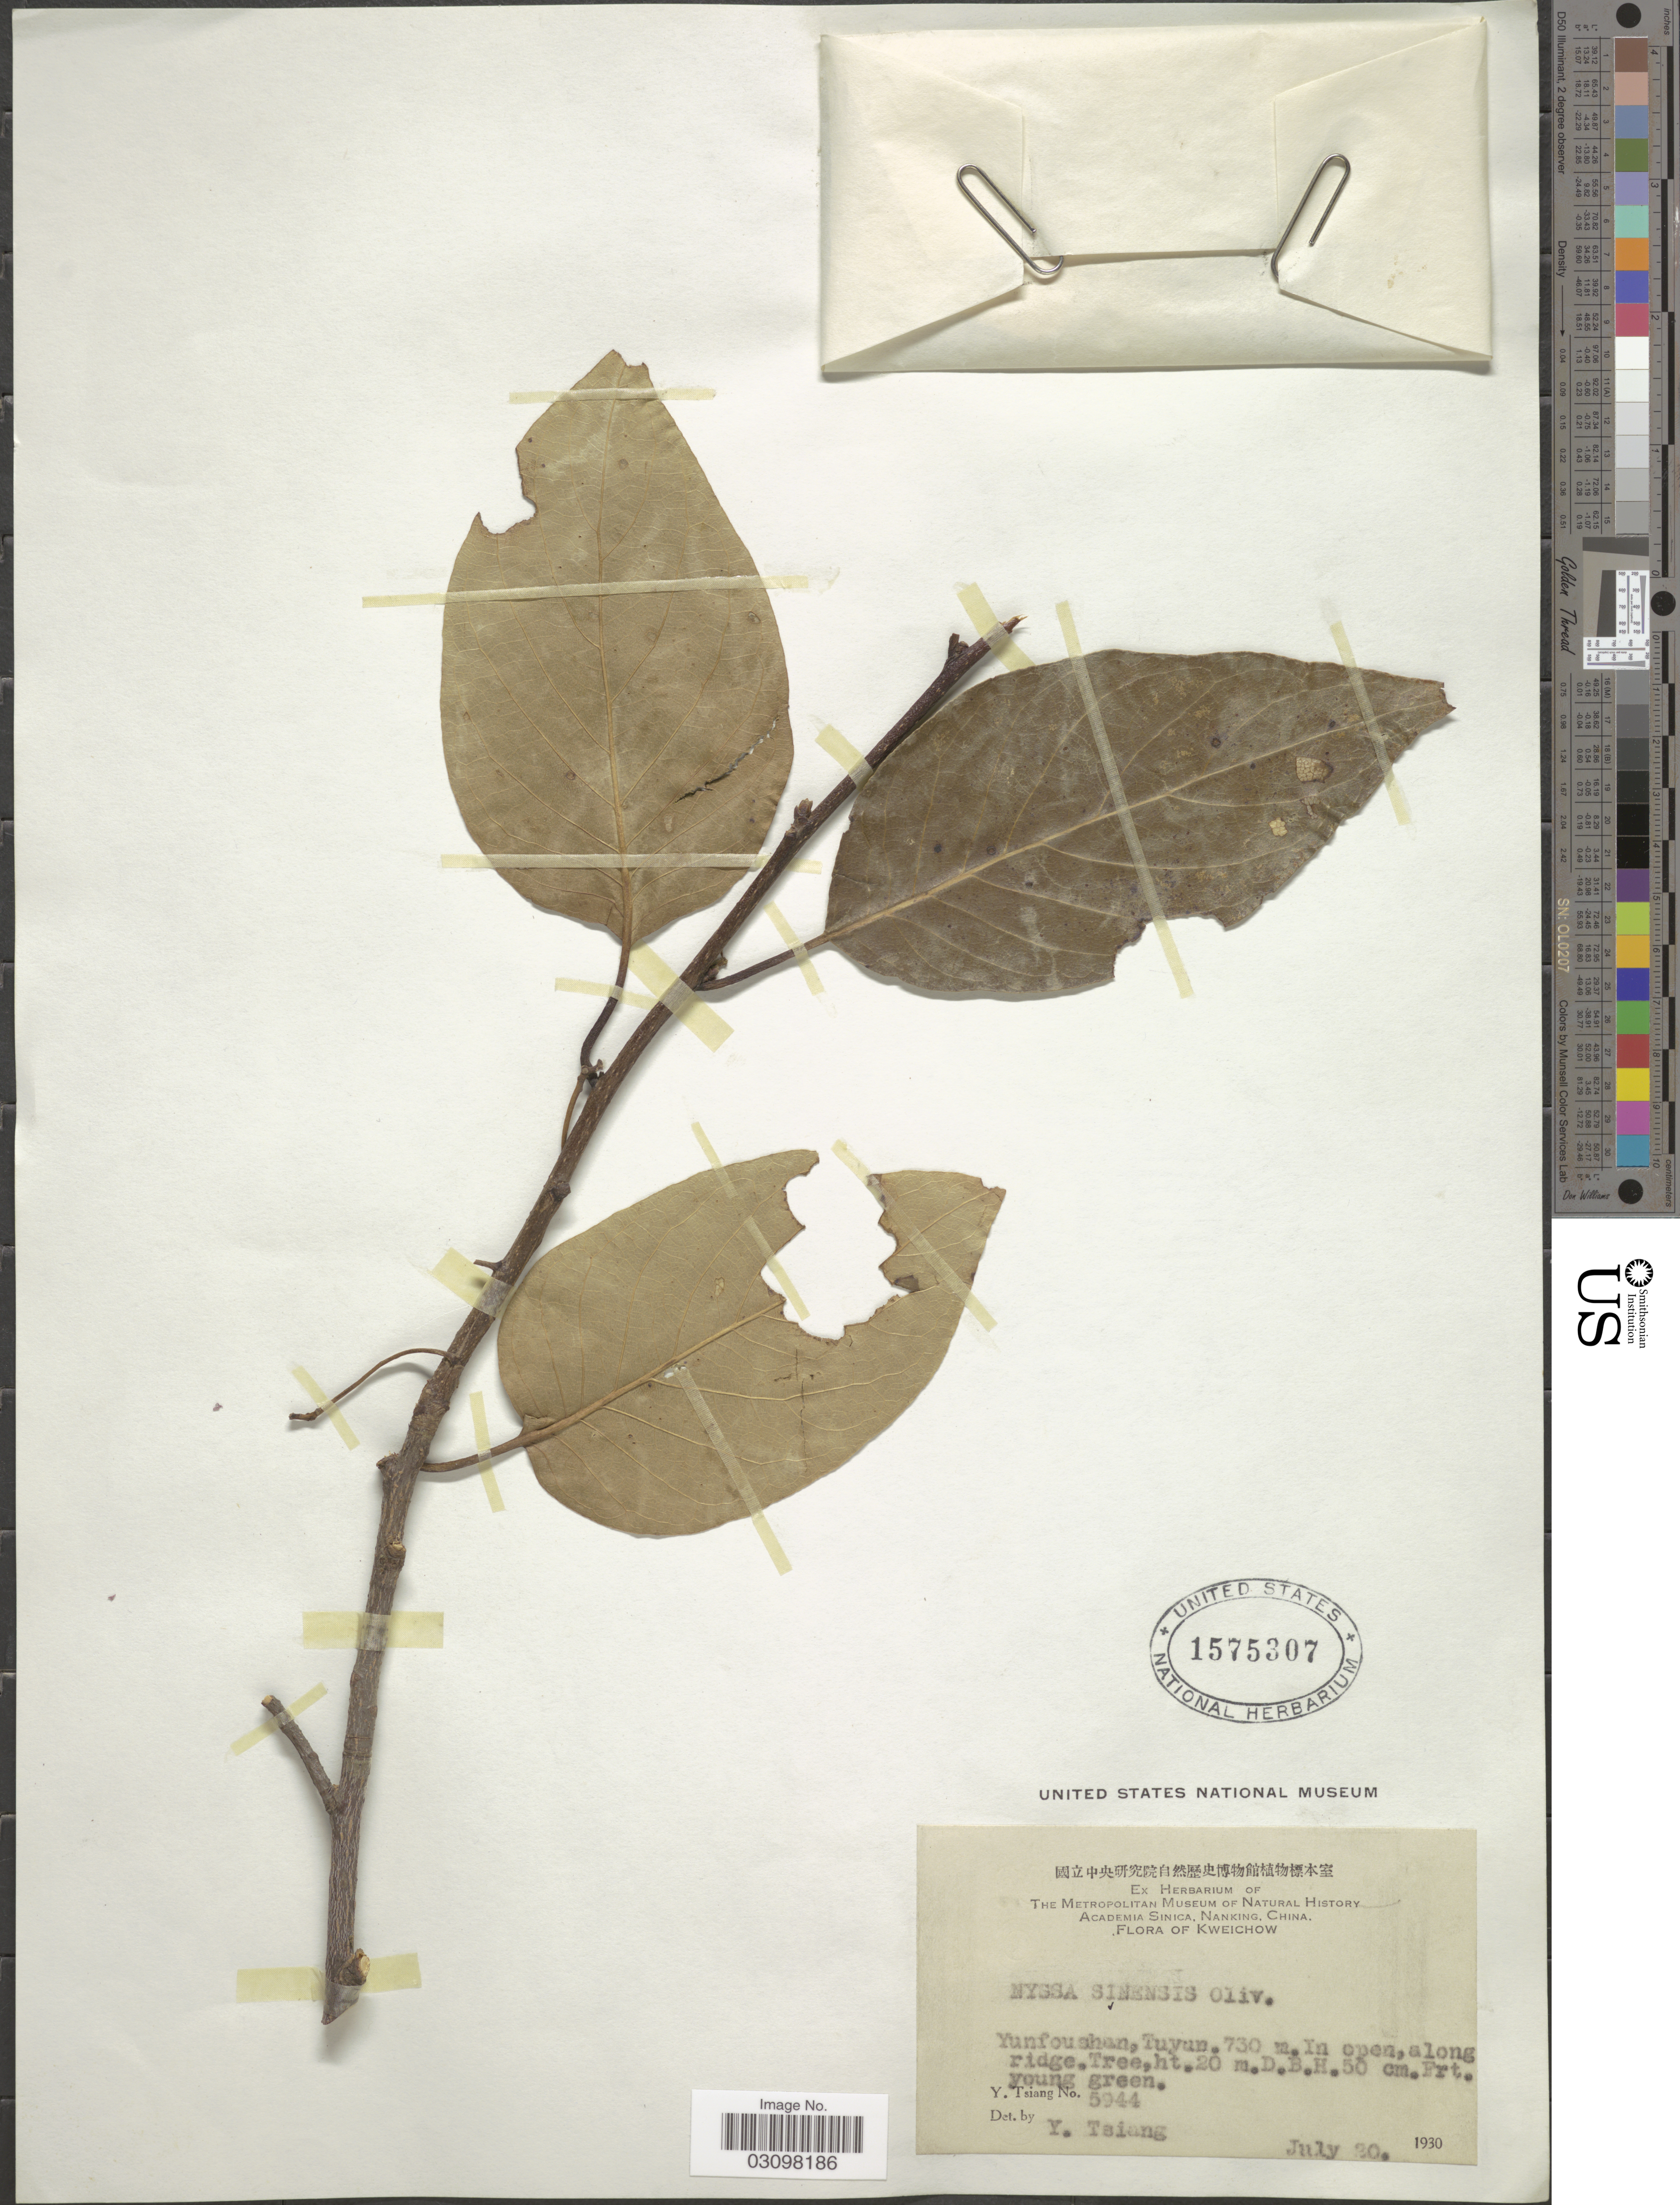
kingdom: Plantae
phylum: Tracheophyta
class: Magnoliopsida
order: Cornales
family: Nyssaceae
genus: Nyssa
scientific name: Nyssa sinensis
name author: Oliv. in Hook.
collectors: Y. Tsiang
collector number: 5944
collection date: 1930-07-20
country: China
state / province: Guizhou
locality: Kweichow. Yunfoushan, Tuyun.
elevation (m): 730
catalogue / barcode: US 1575307